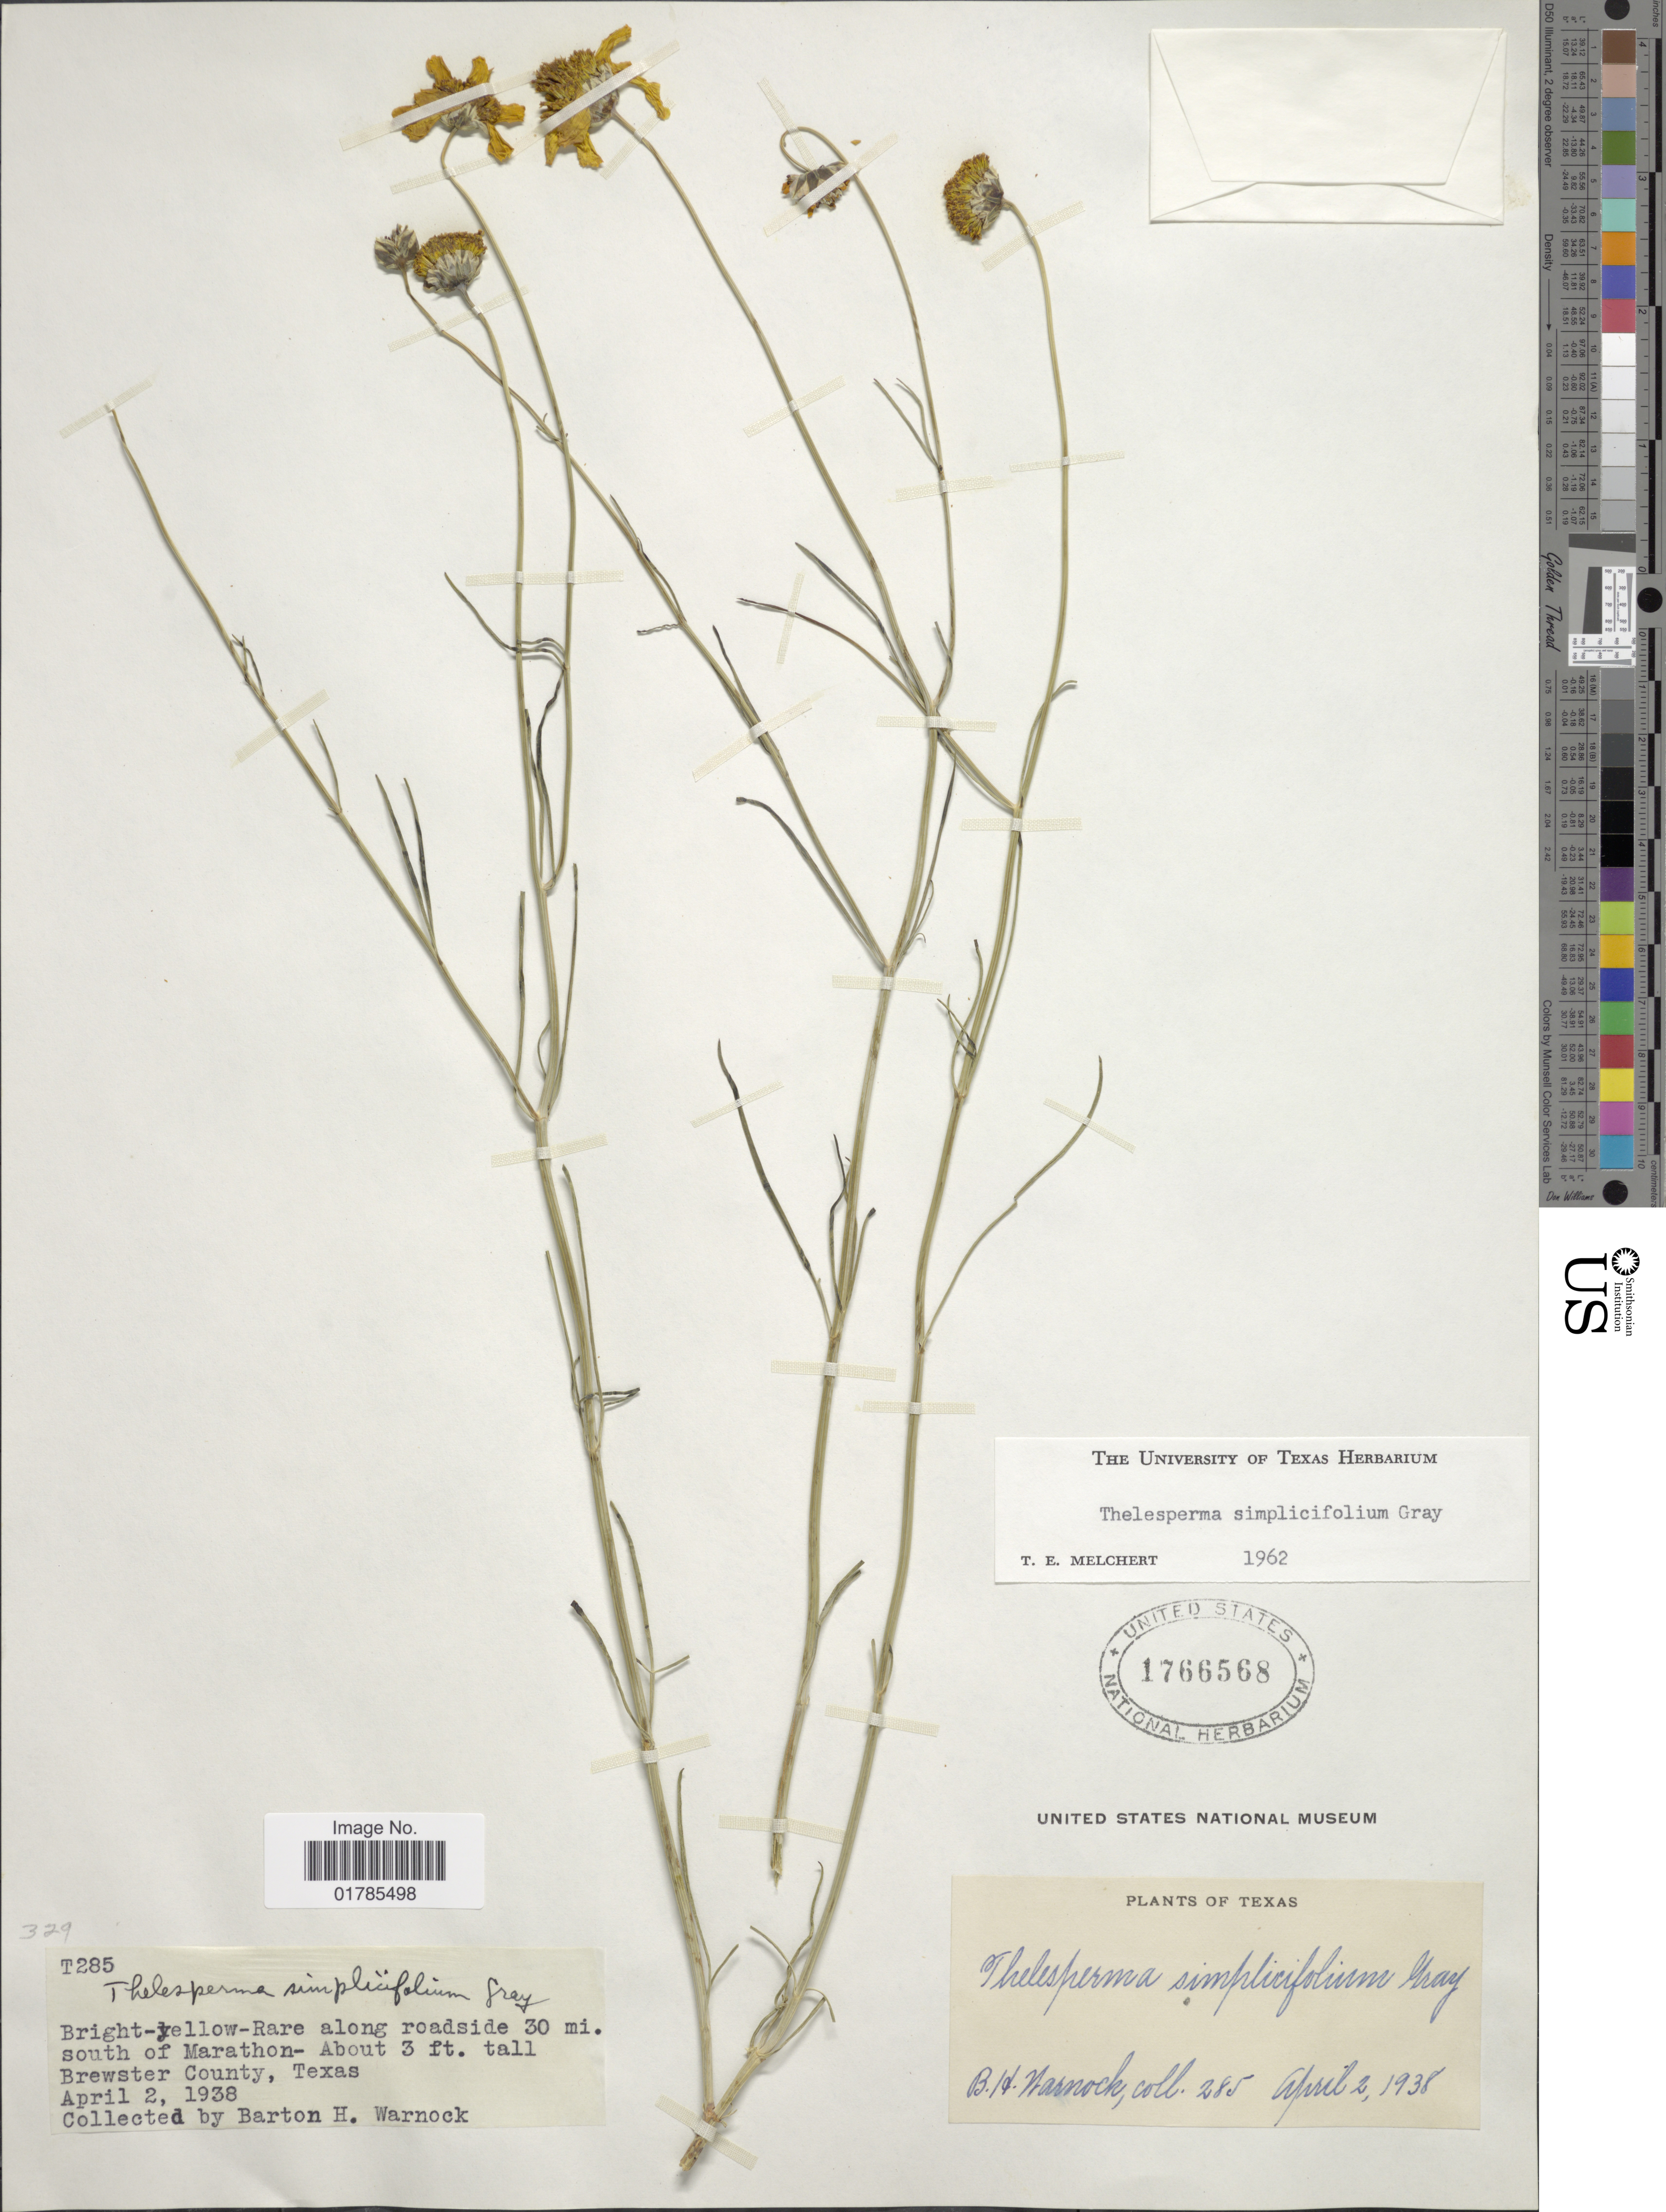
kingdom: Plantae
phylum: Tracheophyta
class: Magnoliopsida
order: Asterales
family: Asteraceae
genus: Thelesperma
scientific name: Thelesperma simplicifolium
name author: A. Gray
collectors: B. H. Warnock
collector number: T285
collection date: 1938-04-02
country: United States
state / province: Texas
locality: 30 mi. south of Marathon, Brewster County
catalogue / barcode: US 1766568